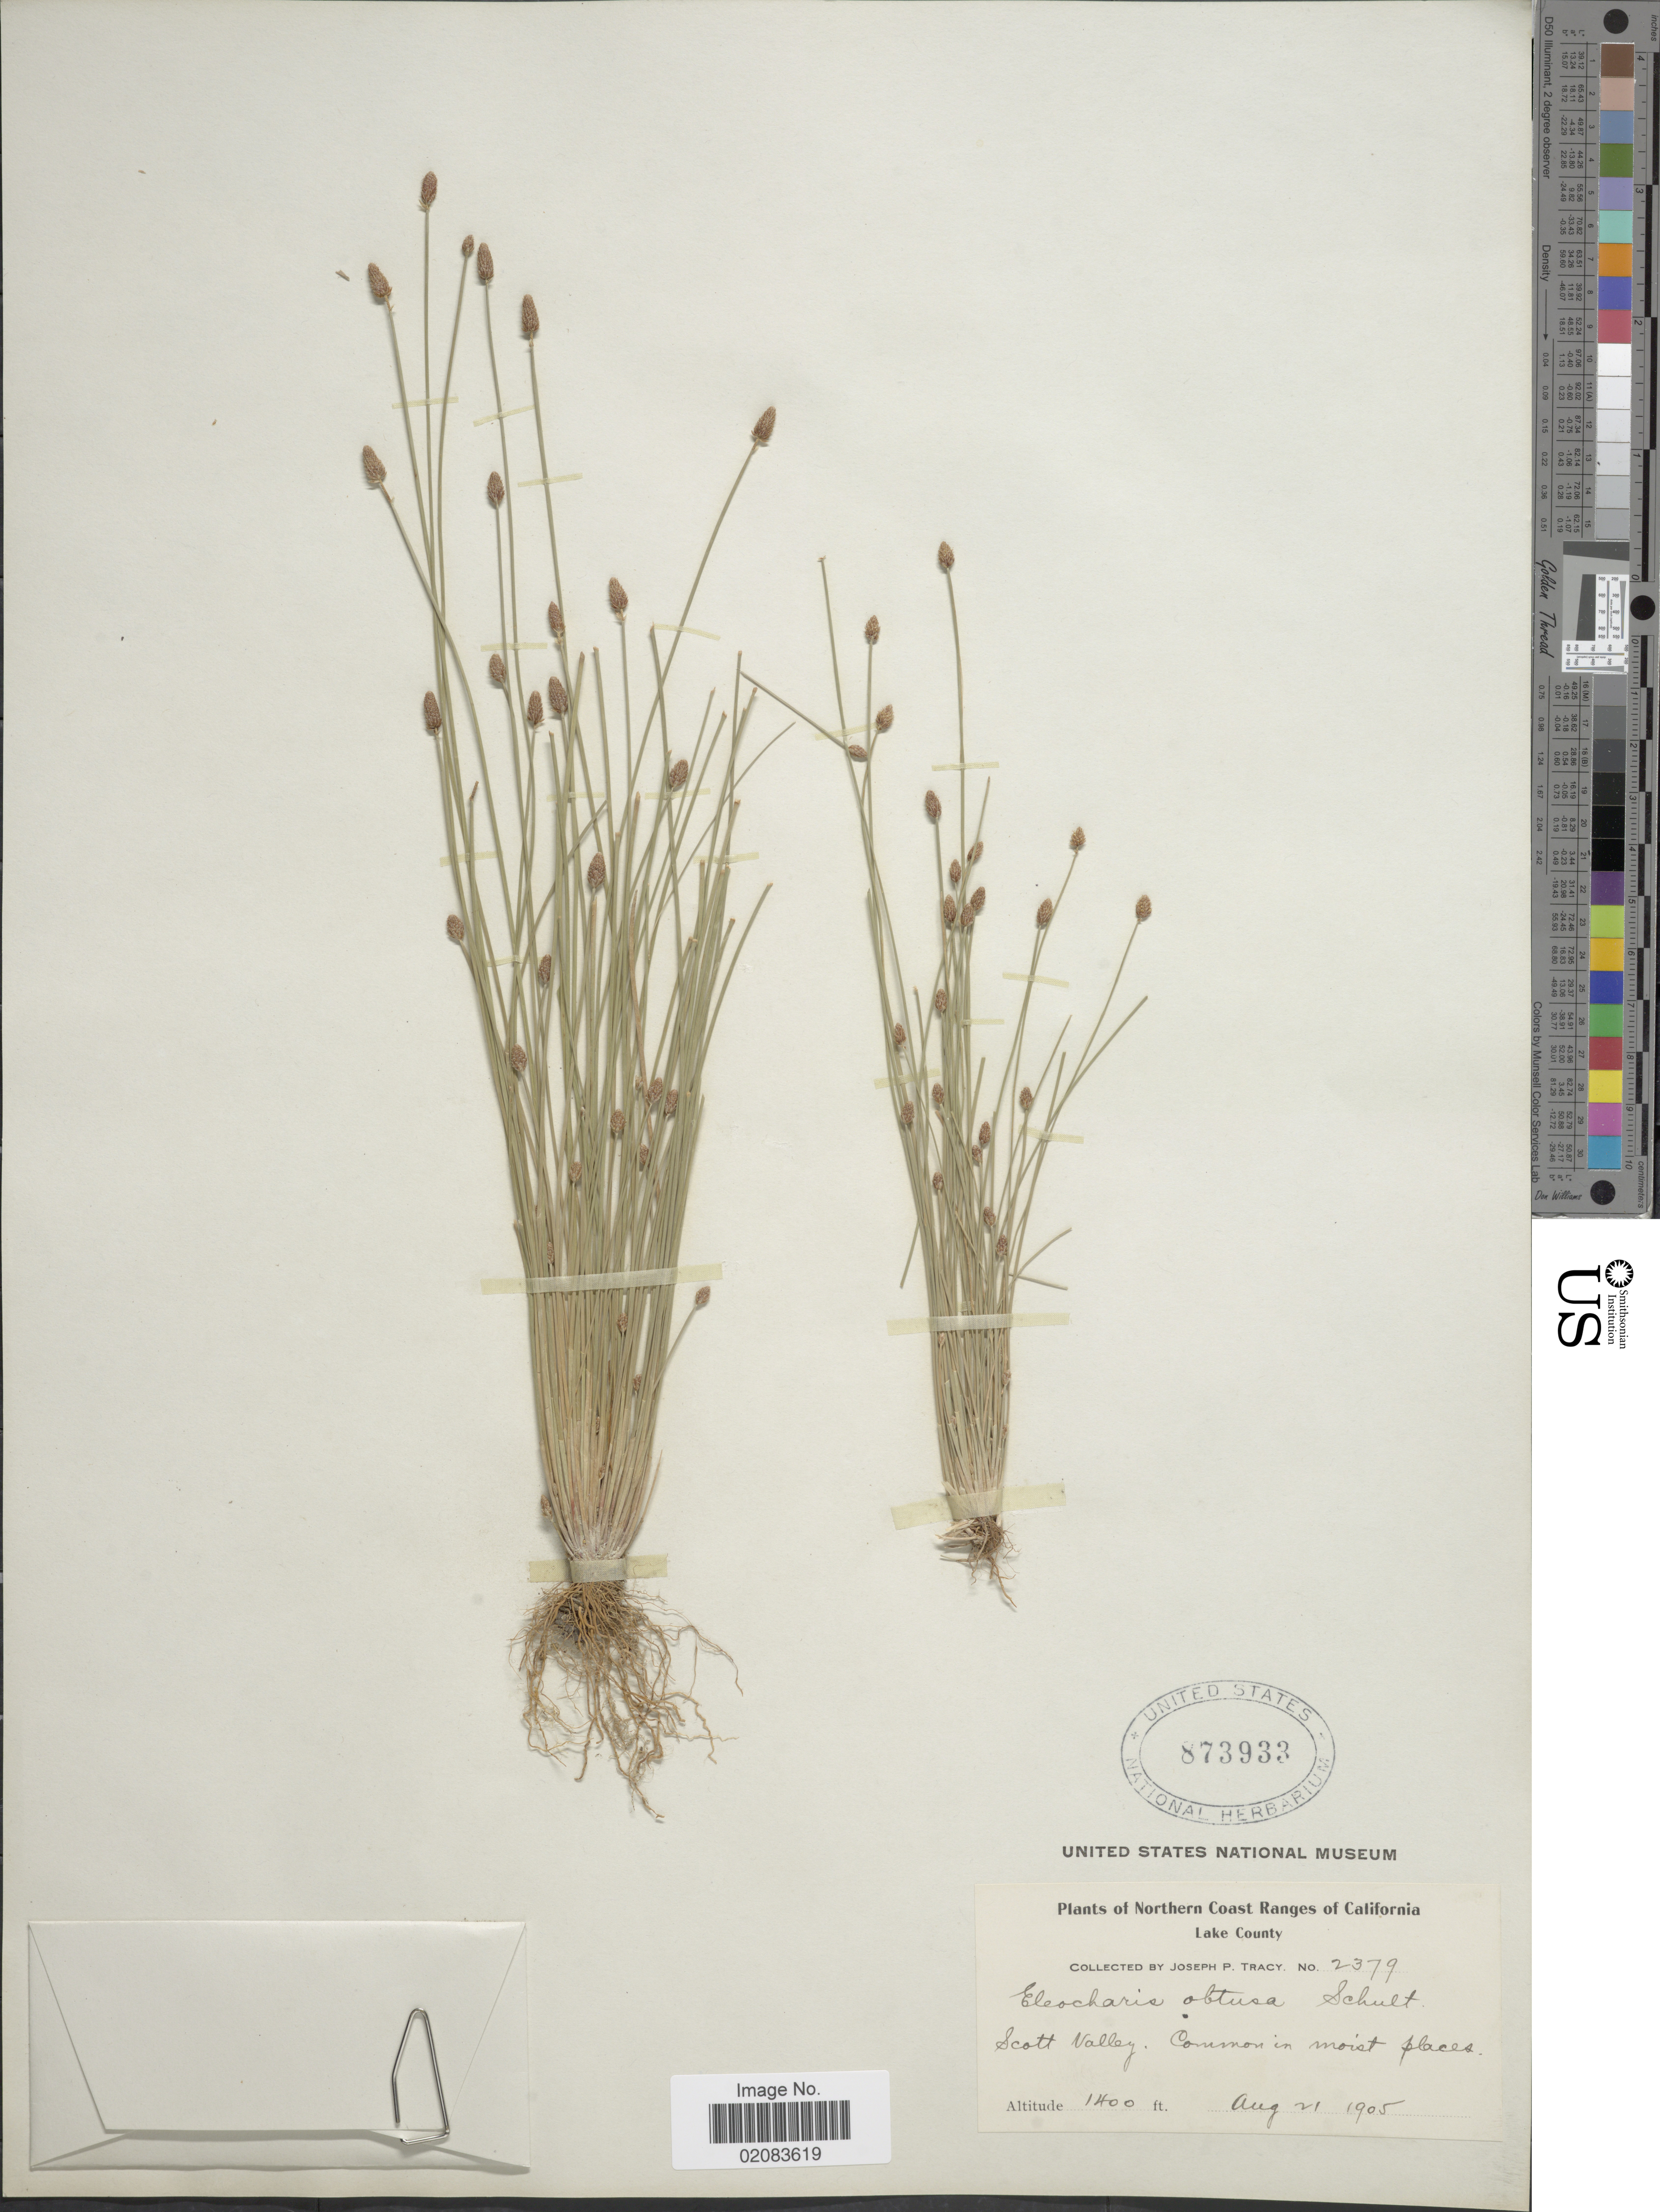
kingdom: Plantae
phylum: Tracheophyta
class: Liliopsida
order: Poales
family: Cyperaceae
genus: Eleocharis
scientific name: Eleocharis obtusa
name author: (Willd.) Schult.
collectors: J. Tracy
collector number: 2379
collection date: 1905-08-21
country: United States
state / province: California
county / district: Lake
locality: Northern Coast Ranges, Lake County, Scott Valley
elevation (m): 427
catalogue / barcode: US 873933